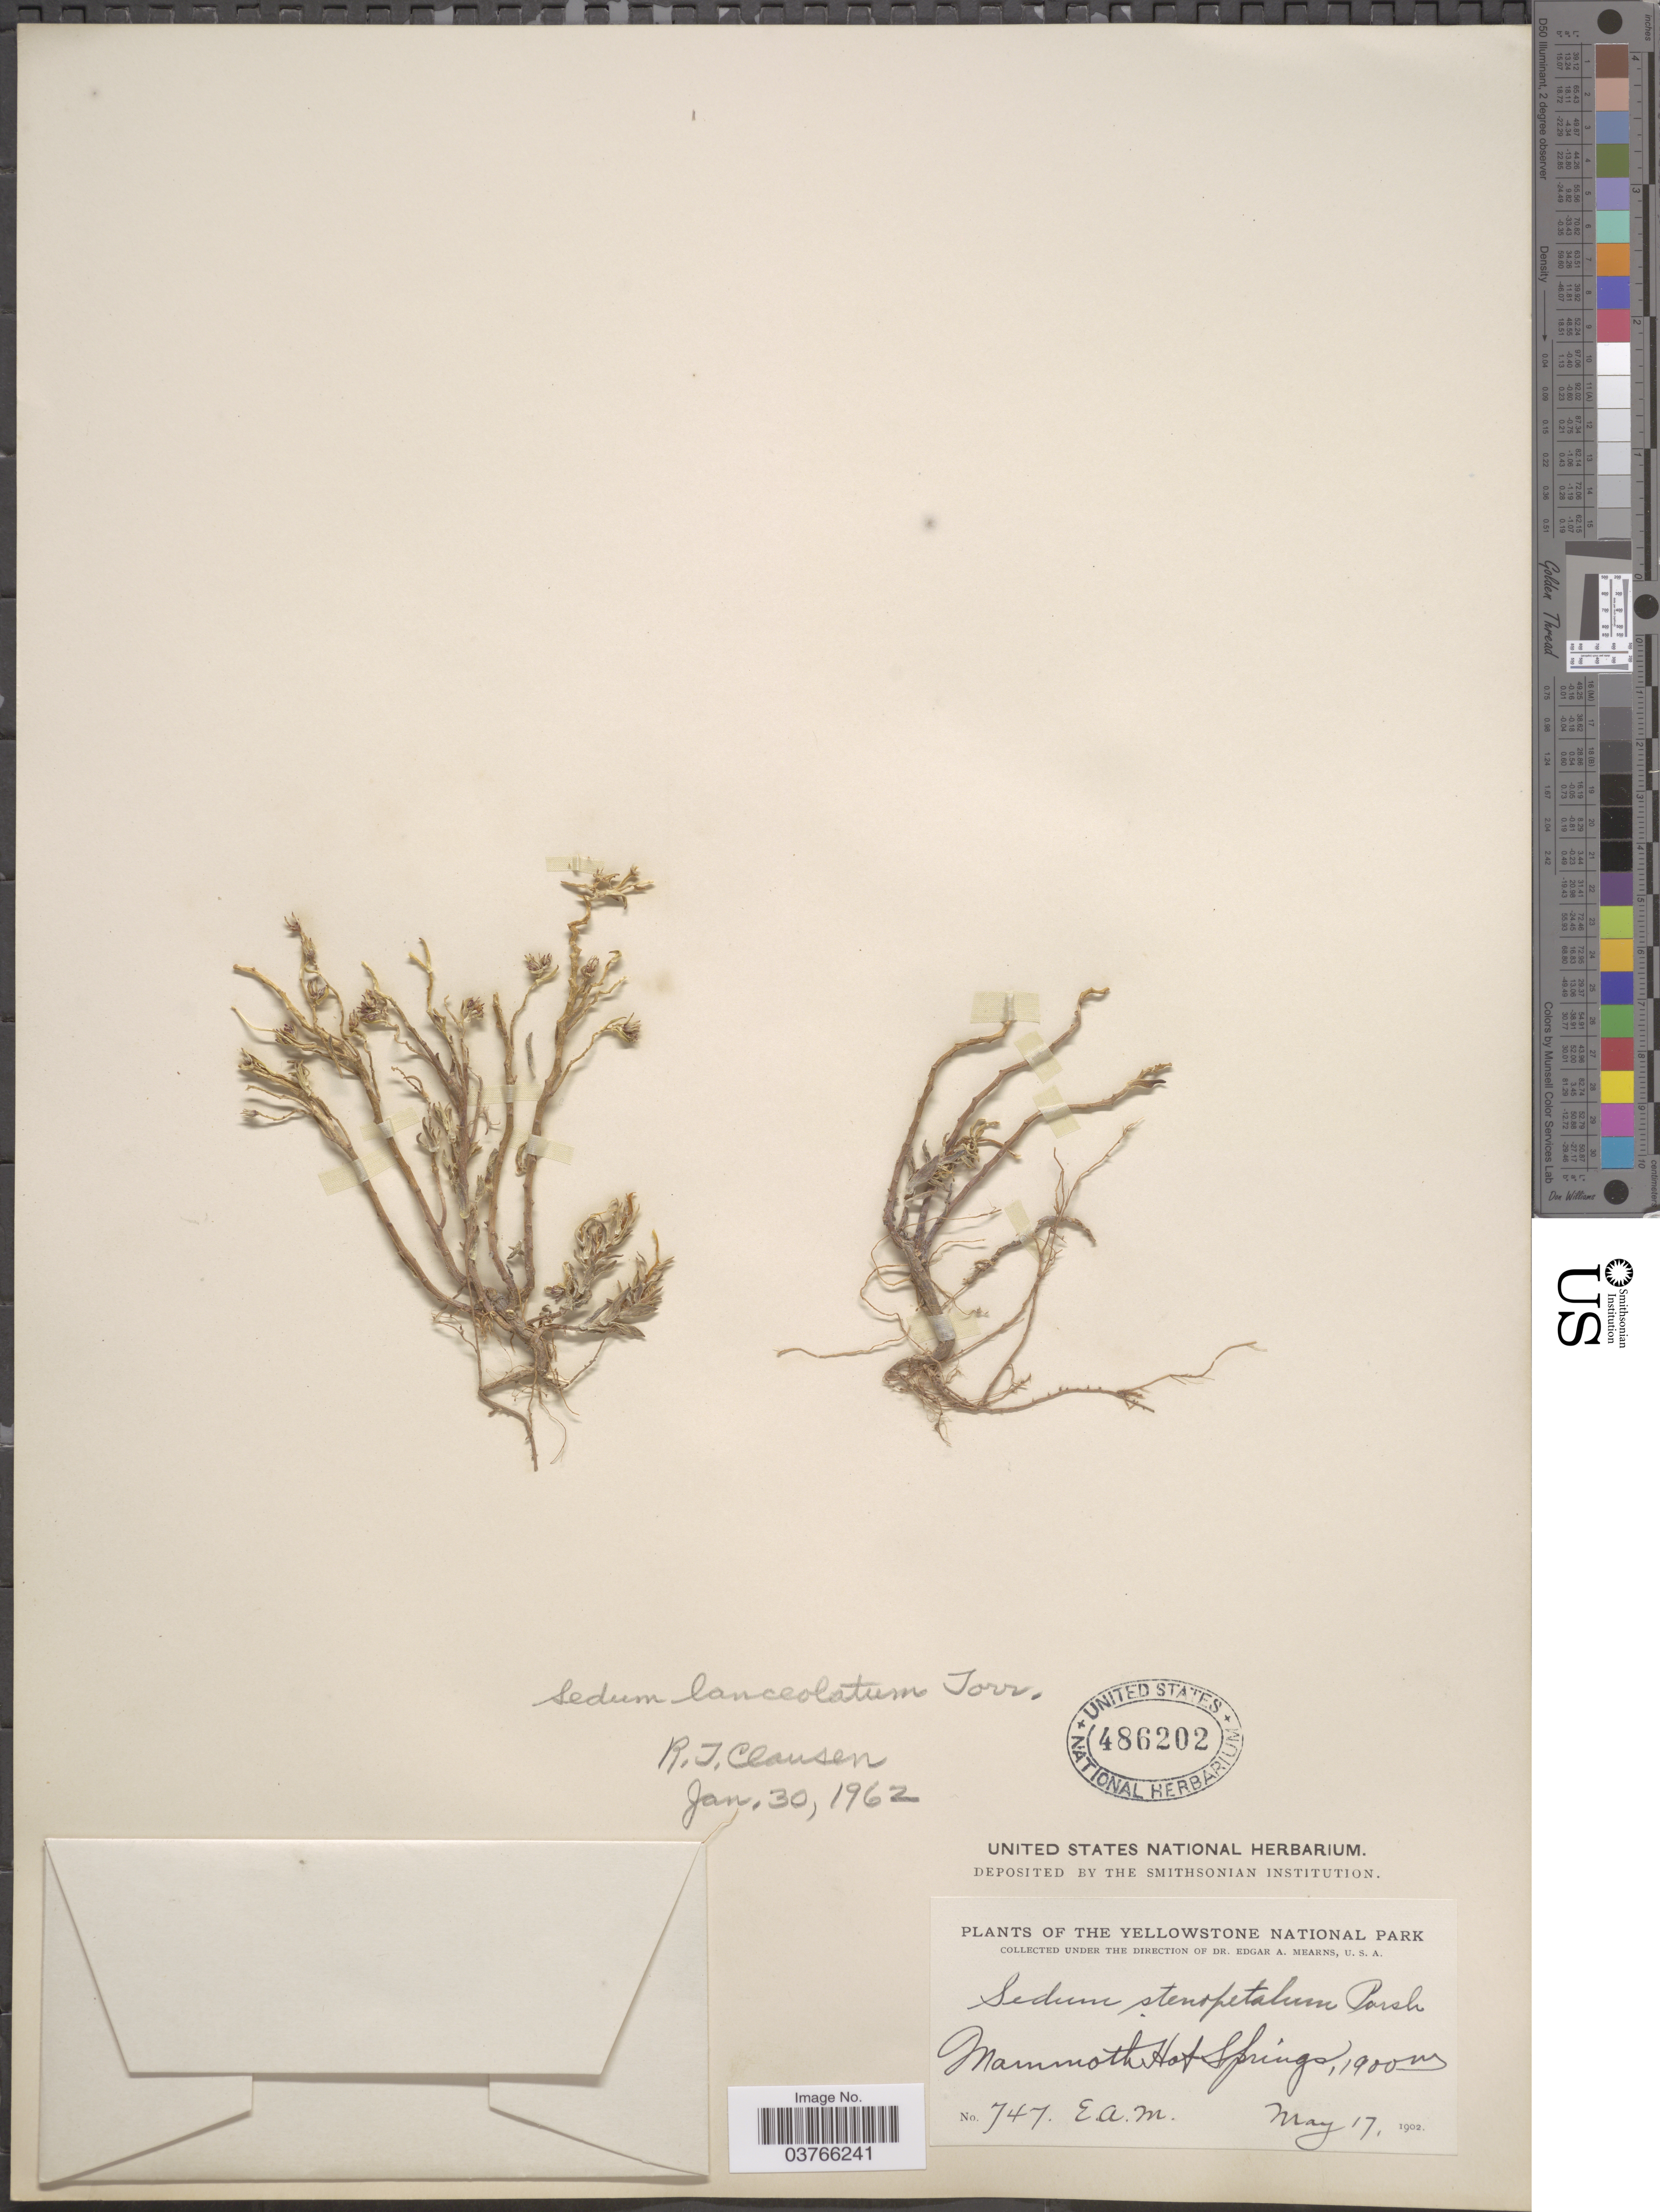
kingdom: Plantae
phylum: Tracheophyta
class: Magnoliopsida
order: Saxifragales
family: Crassulaceae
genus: Sedum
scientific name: Sedum lanceolatum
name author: Torr.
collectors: E. A. Mearns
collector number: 747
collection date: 1902-05-17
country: United States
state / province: Wyoming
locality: The Yellowstone National Park. Mammoth Hot Springs.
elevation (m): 1900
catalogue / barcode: US 486202